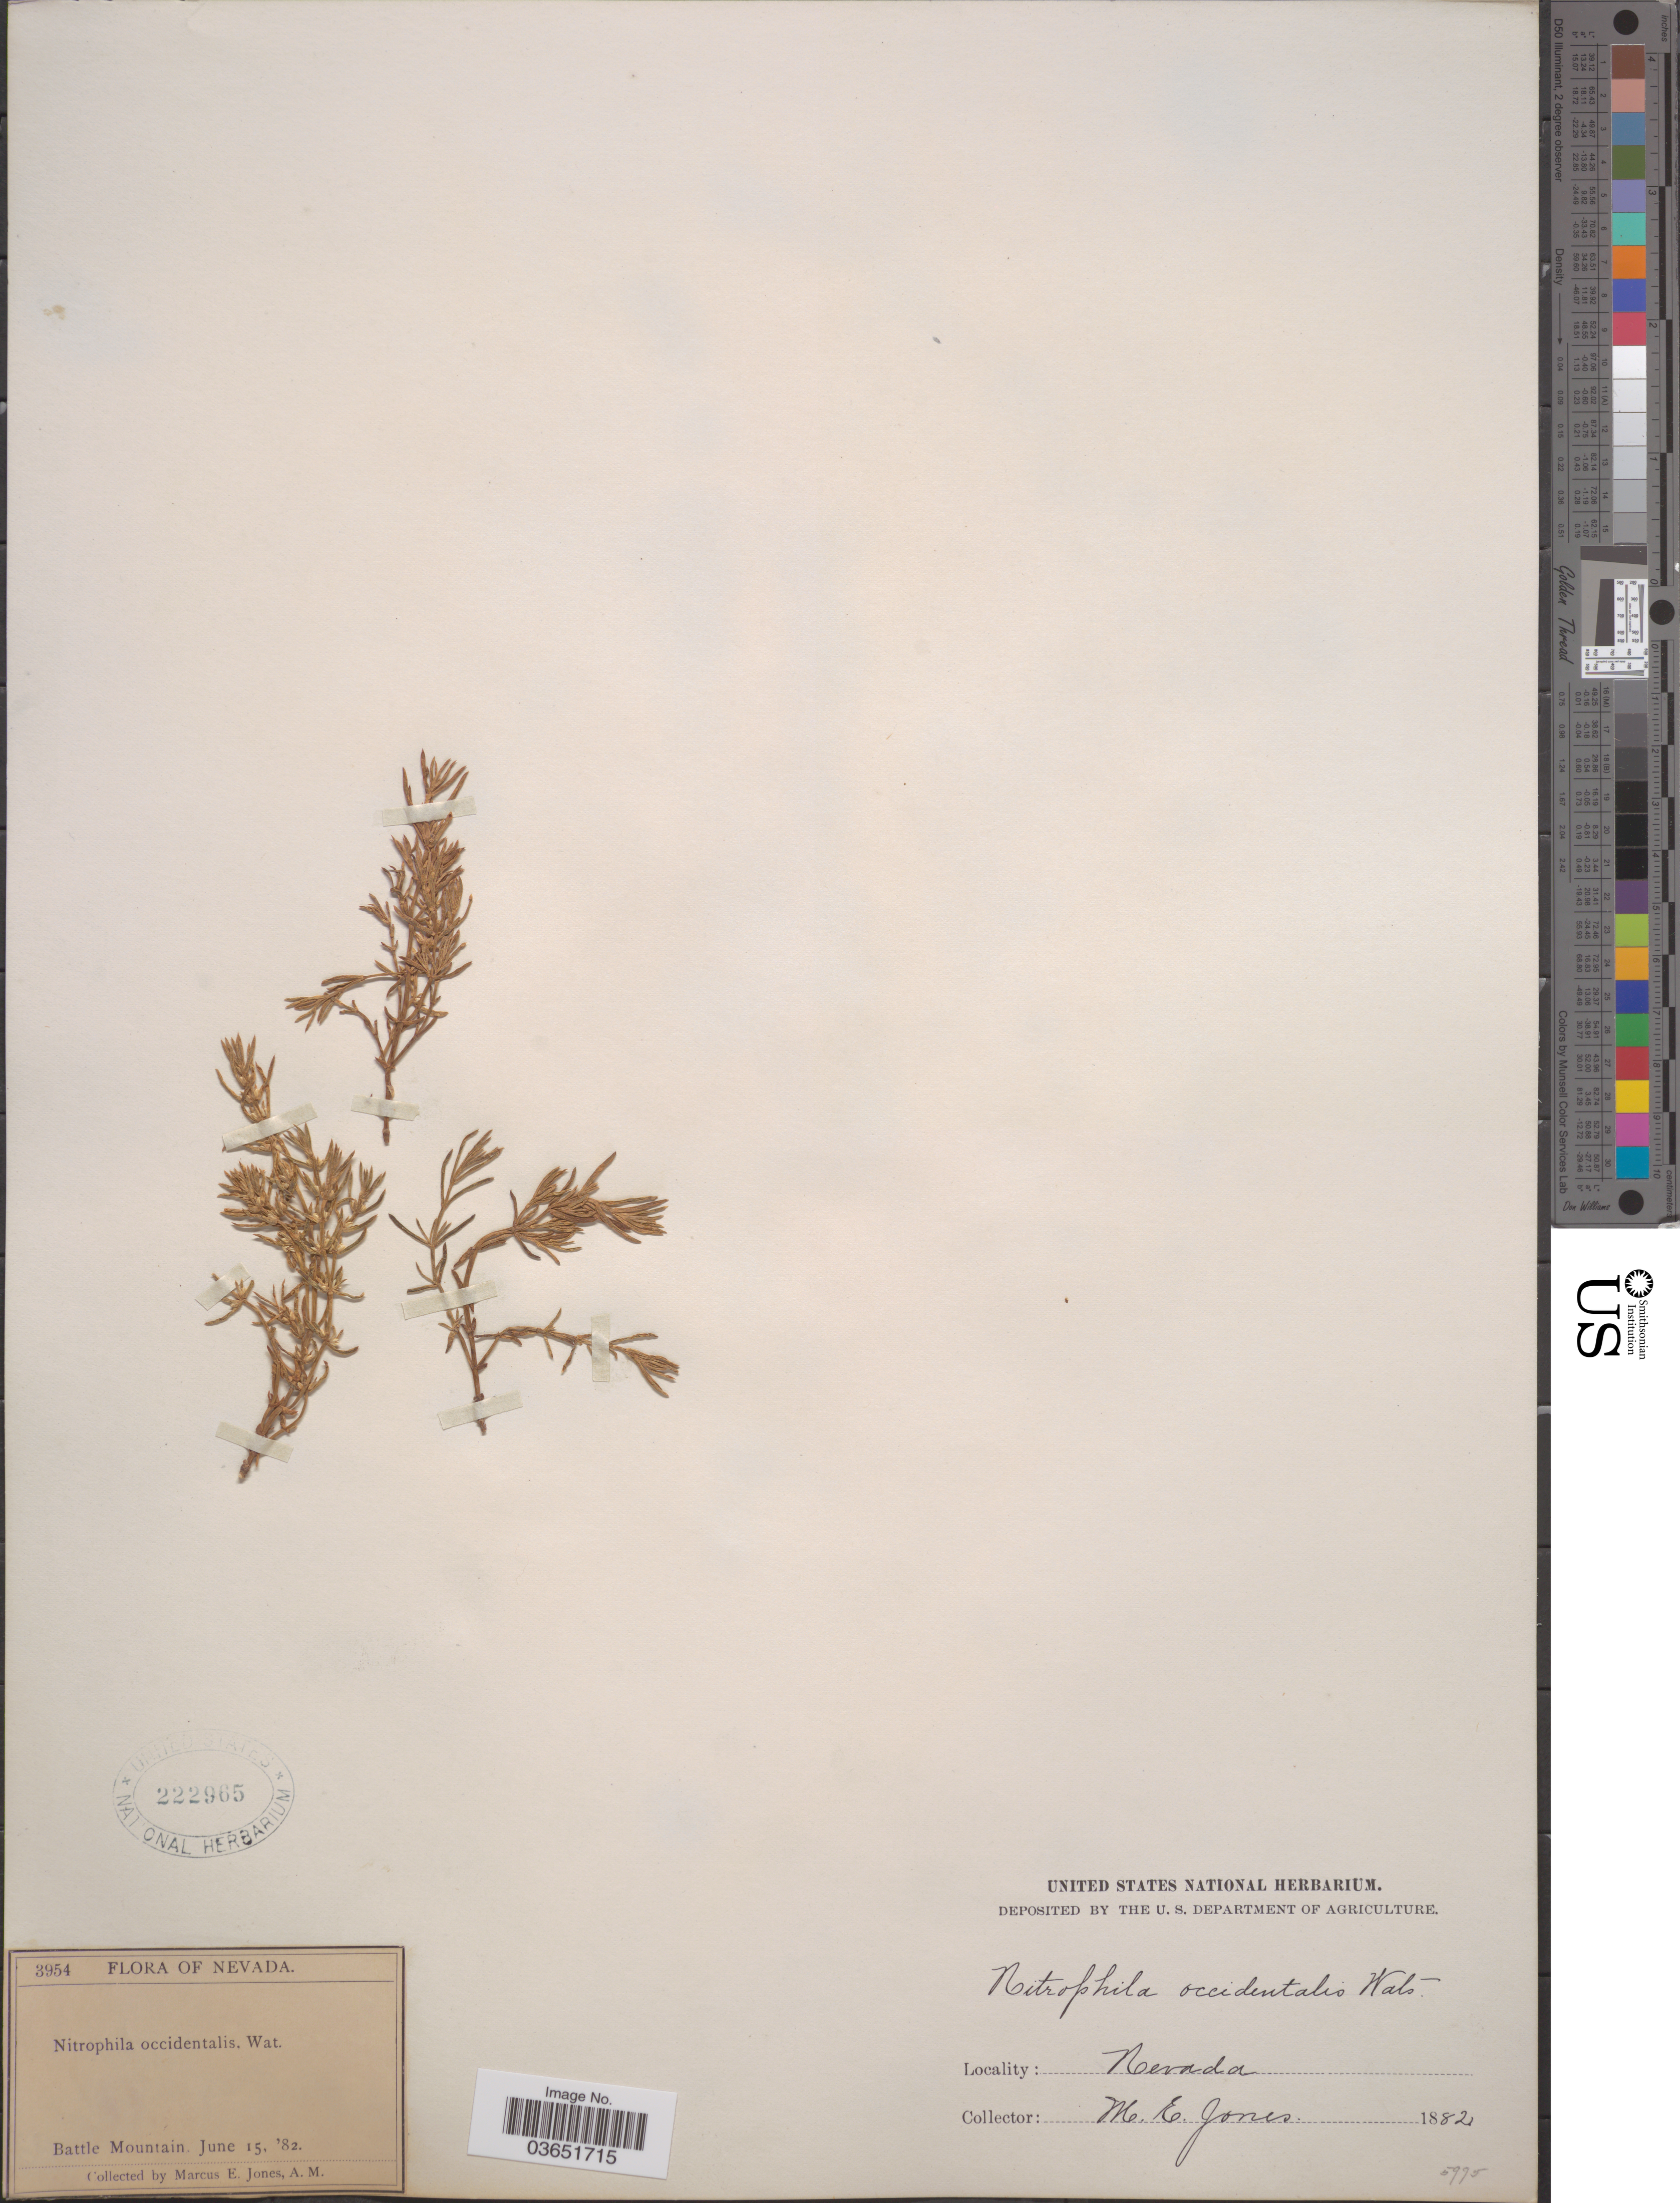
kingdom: Plantae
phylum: Tracheophyta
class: Magnoliopsida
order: Caryophyllales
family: Amaranthaceae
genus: Nitrophila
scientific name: Nitrophila occidentalis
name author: (Moq.) S. Watson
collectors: M. E. Jones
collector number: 3954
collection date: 1882-06-15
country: United States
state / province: Nevada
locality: Battle Mountain.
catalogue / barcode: US 222965